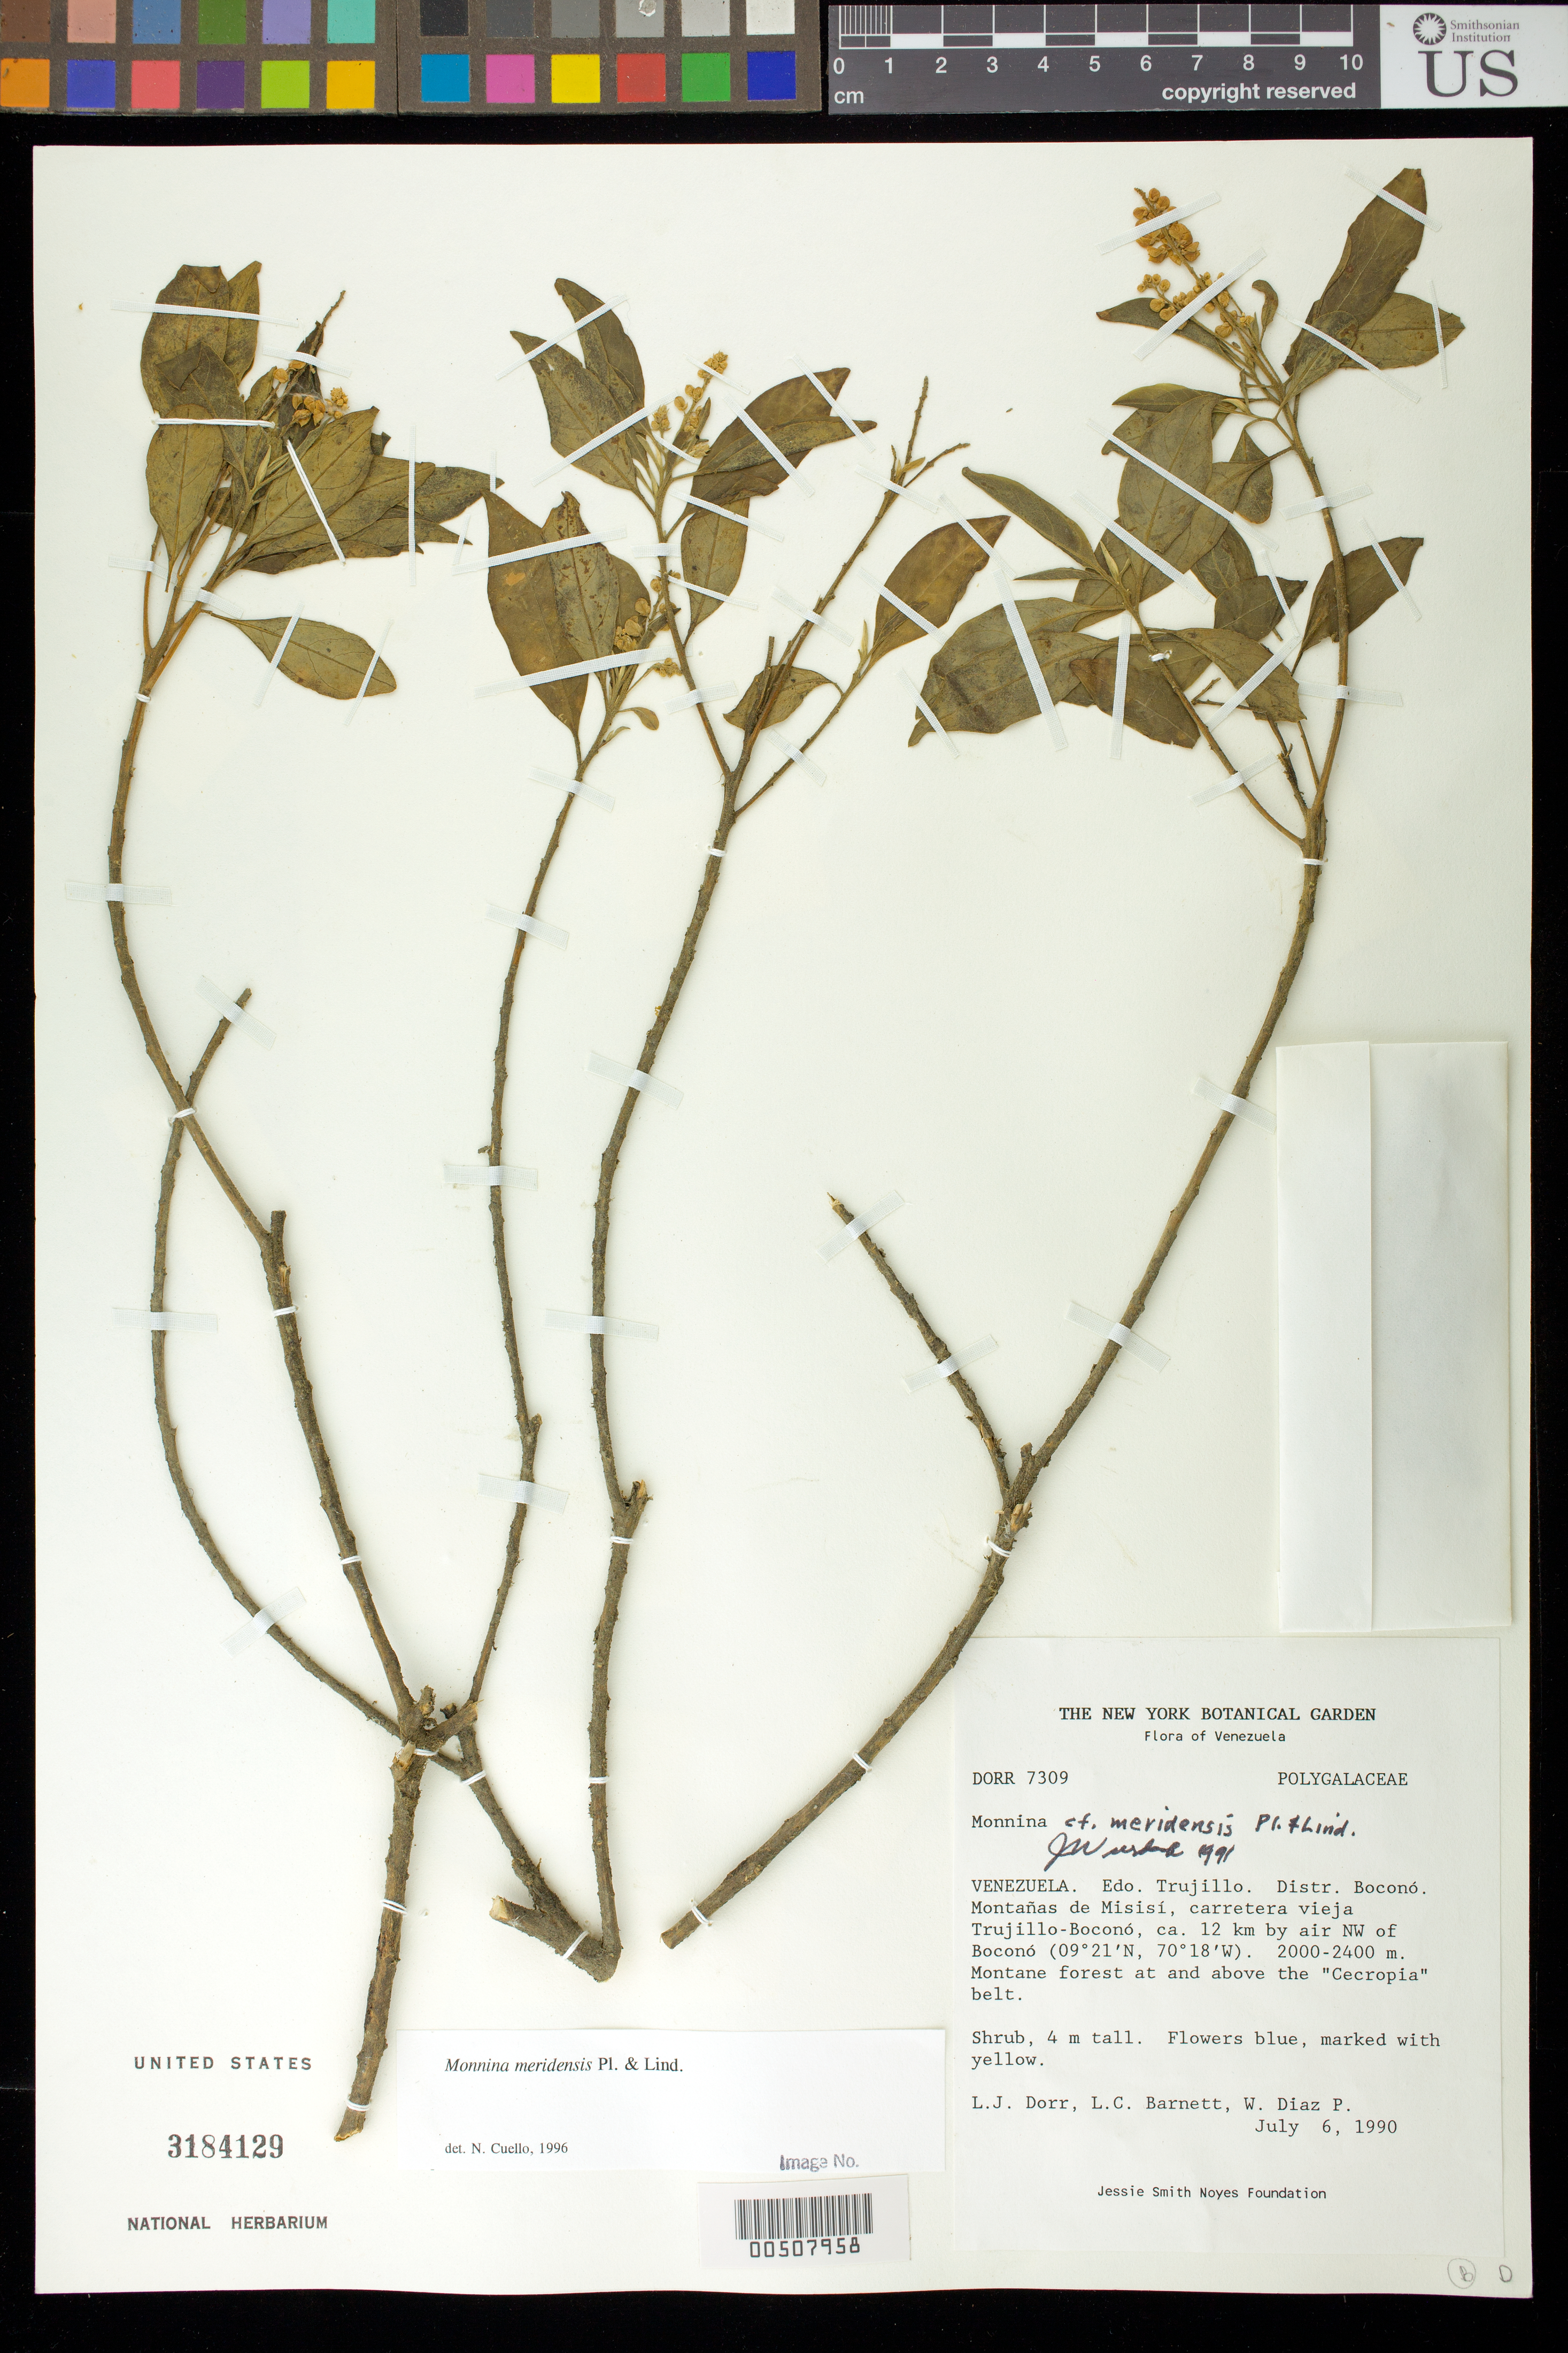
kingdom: Plantae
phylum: Tracheophyta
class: Magnoliopsida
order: Fabales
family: Polygalaceae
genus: Monnina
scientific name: Monnina meridensis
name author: Planch. & B.L. Linden ex Wedd.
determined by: Cuello, Nidia L.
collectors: L. J. Dorr, L. C. Barnett & W. Díaz P.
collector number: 7309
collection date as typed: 06 Jul 1990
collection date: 1990-07-06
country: Venezuela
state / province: Trujillo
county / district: Boconó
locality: Montañas de Misisí, carretera vieja Trujillo-Boconó, ca. 12 km by air NW of Boconó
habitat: Montane forest at and above the "Cecropia" belt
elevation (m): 2000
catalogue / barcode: US 3184129